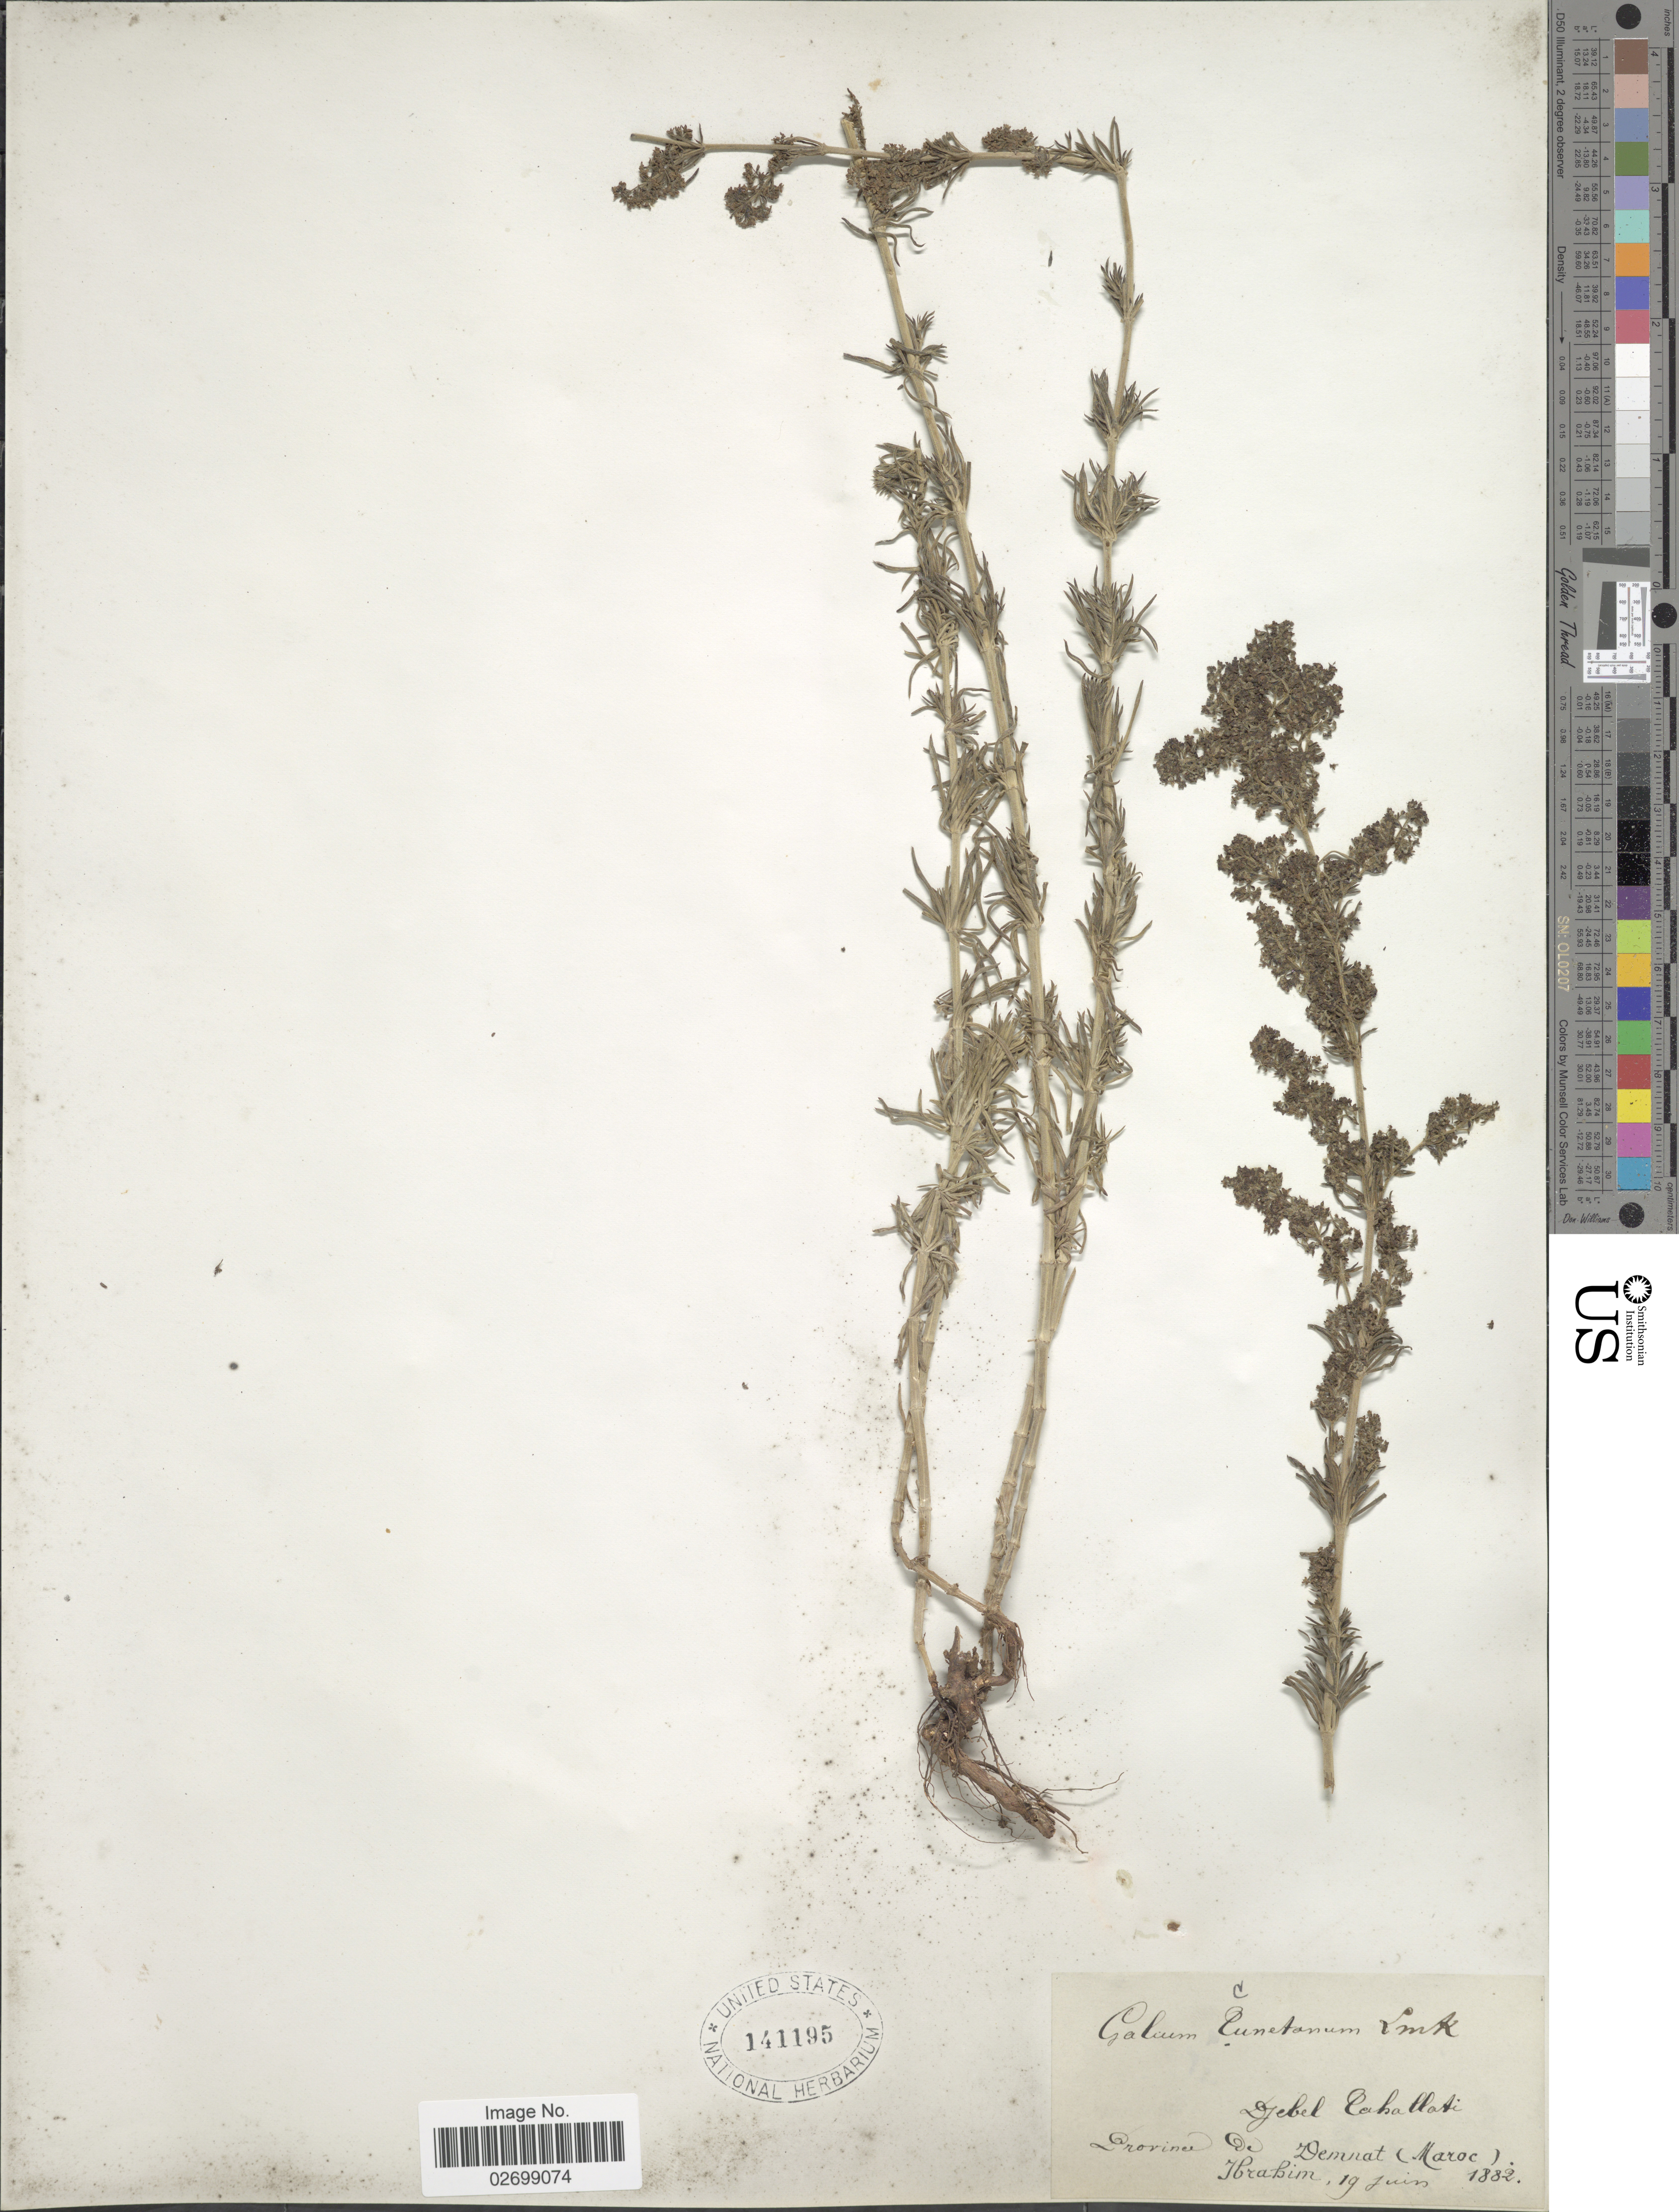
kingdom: Plantae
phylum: Tracheophyta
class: Magnoliopsida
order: Gentianales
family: Rubiaceae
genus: Galium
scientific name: Galium tunetanum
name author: Lam.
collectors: -. Ibrahim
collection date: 1882-06-19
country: Morocco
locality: Province de Demnat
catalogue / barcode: US 141195